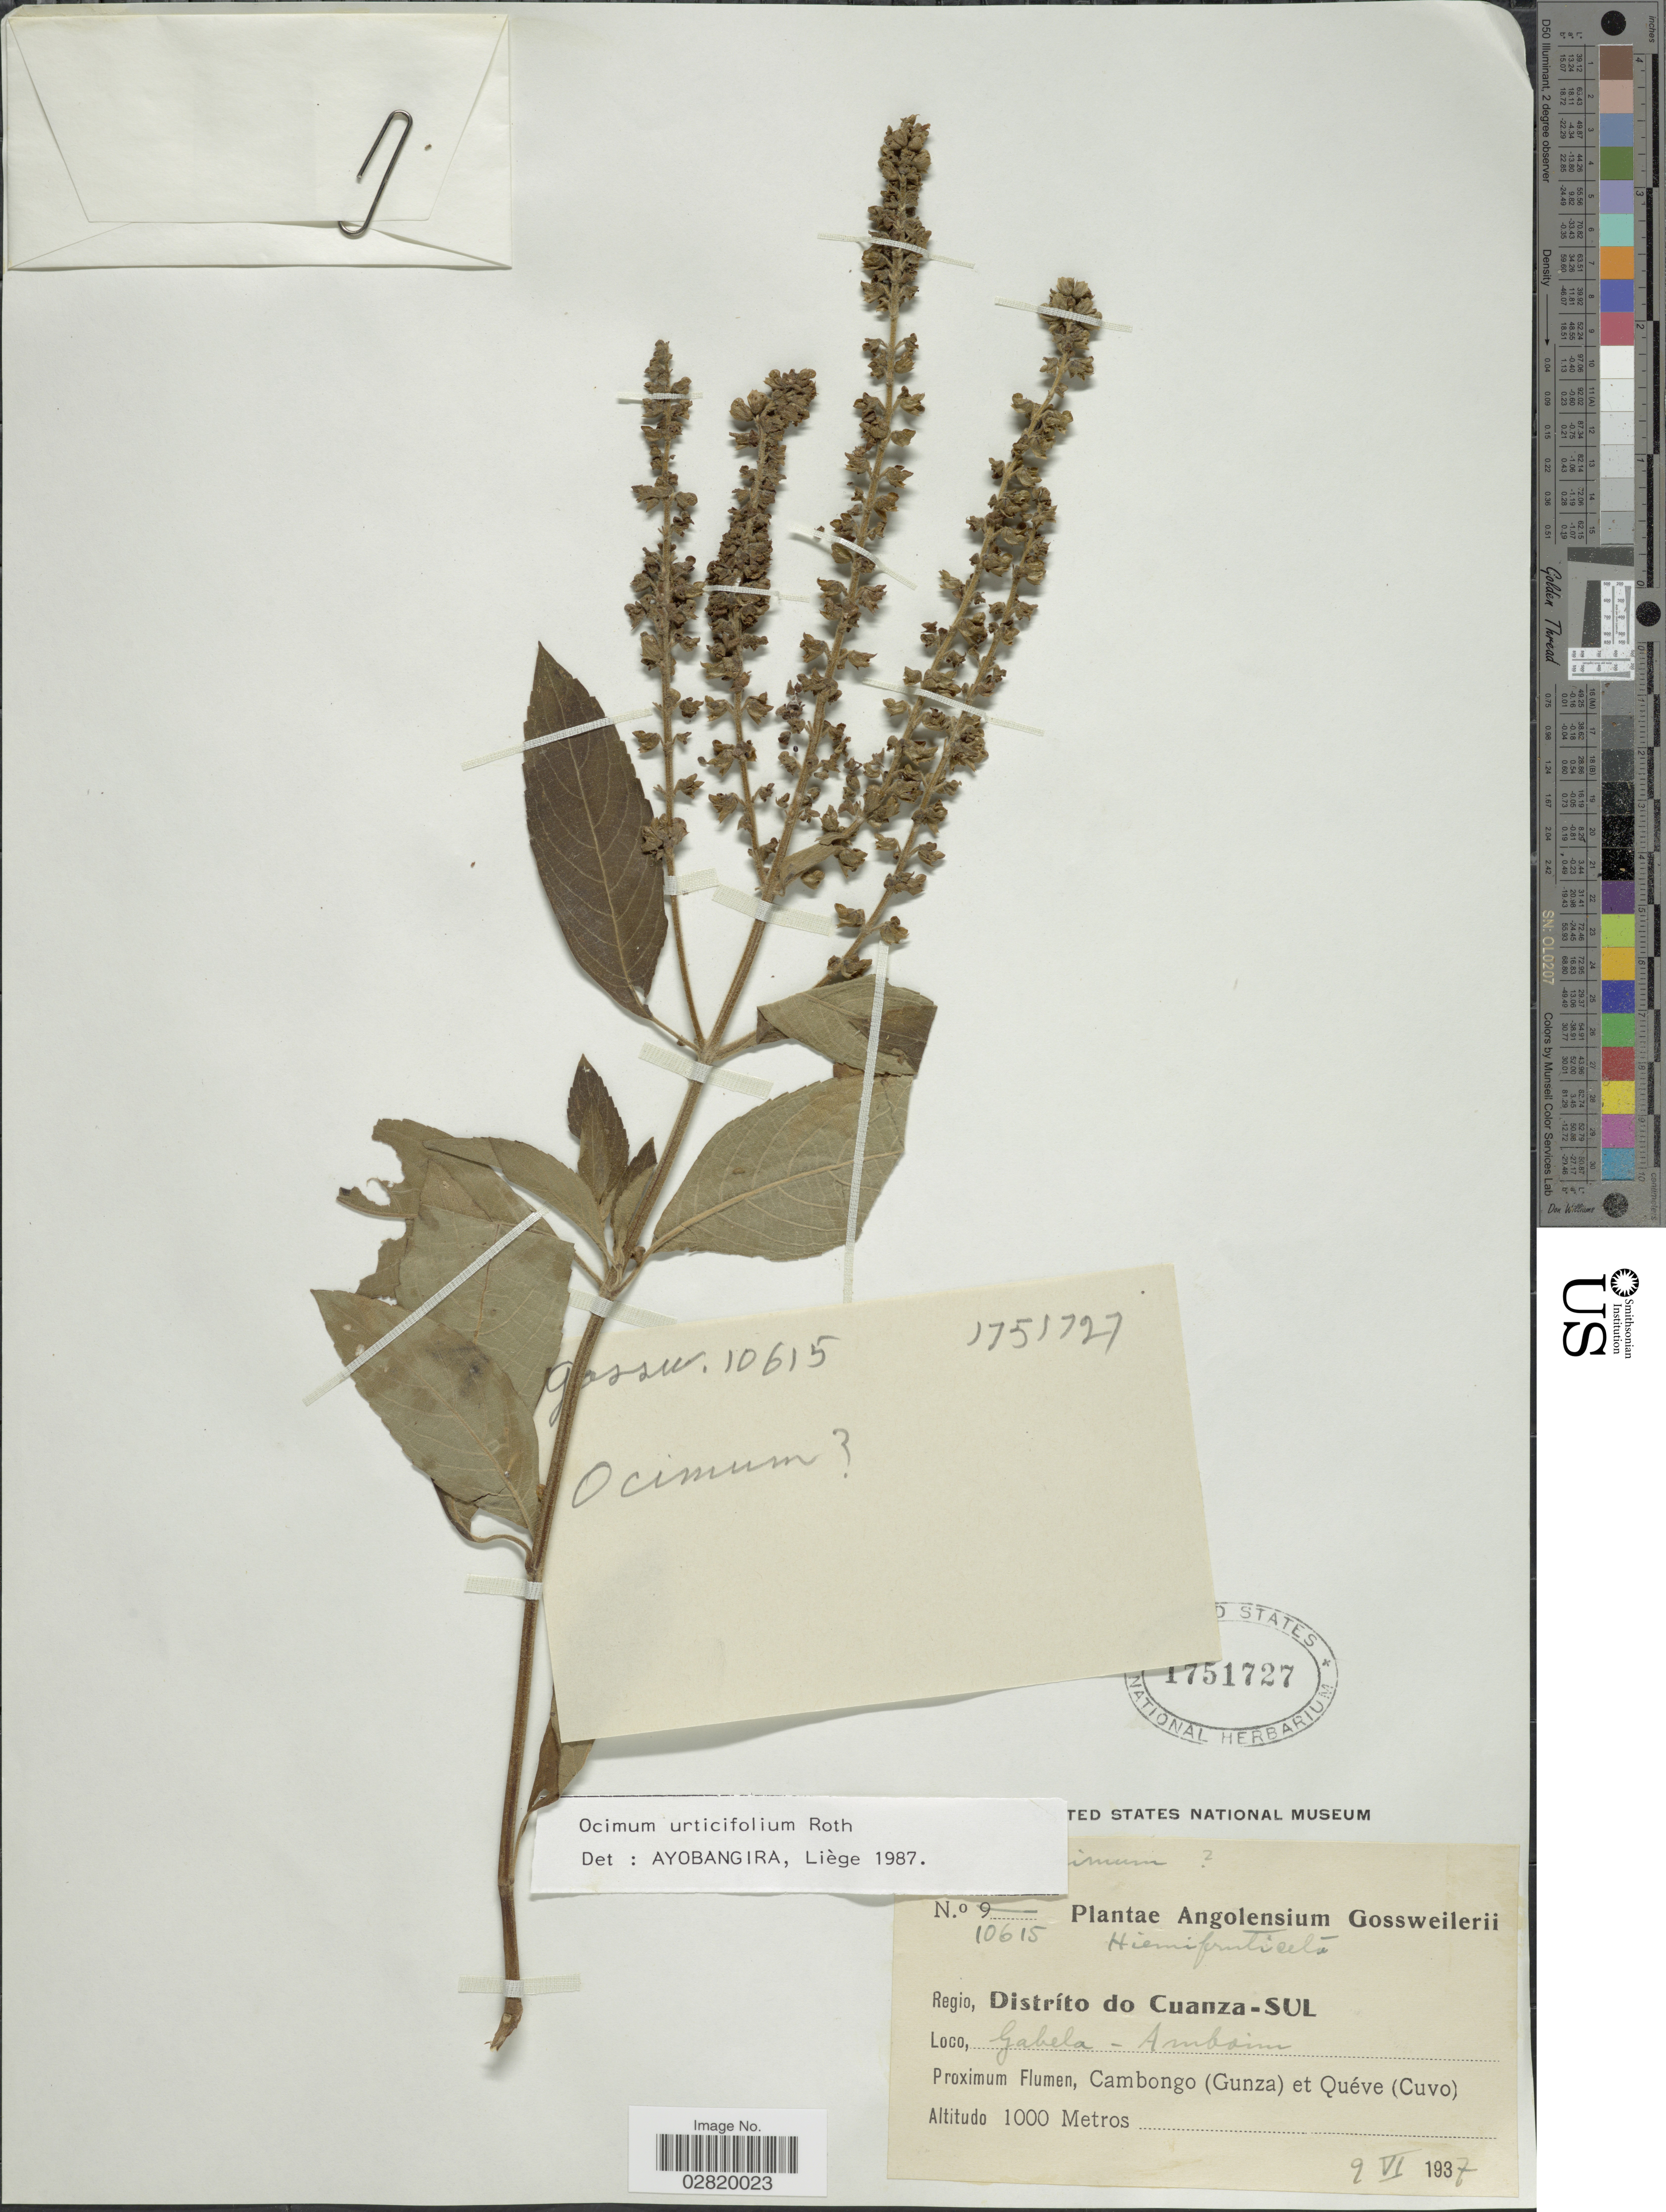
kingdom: Plantae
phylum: Tracheophyta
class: Magnoliopsida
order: Lamiales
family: Lamiaceae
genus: Ocimum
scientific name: Ocimum urticifolium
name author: A. Roth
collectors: -. Gossweiler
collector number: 10615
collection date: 1937-06-09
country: Angola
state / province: Cuanza Sul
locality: Regio, Distríto do Cuanza-Sul, Gabela-Amboim, Proximum Flumen, Cambongo (Gunza) et Quéve (Cuvo).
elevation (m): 1000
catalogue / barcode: US 1751727